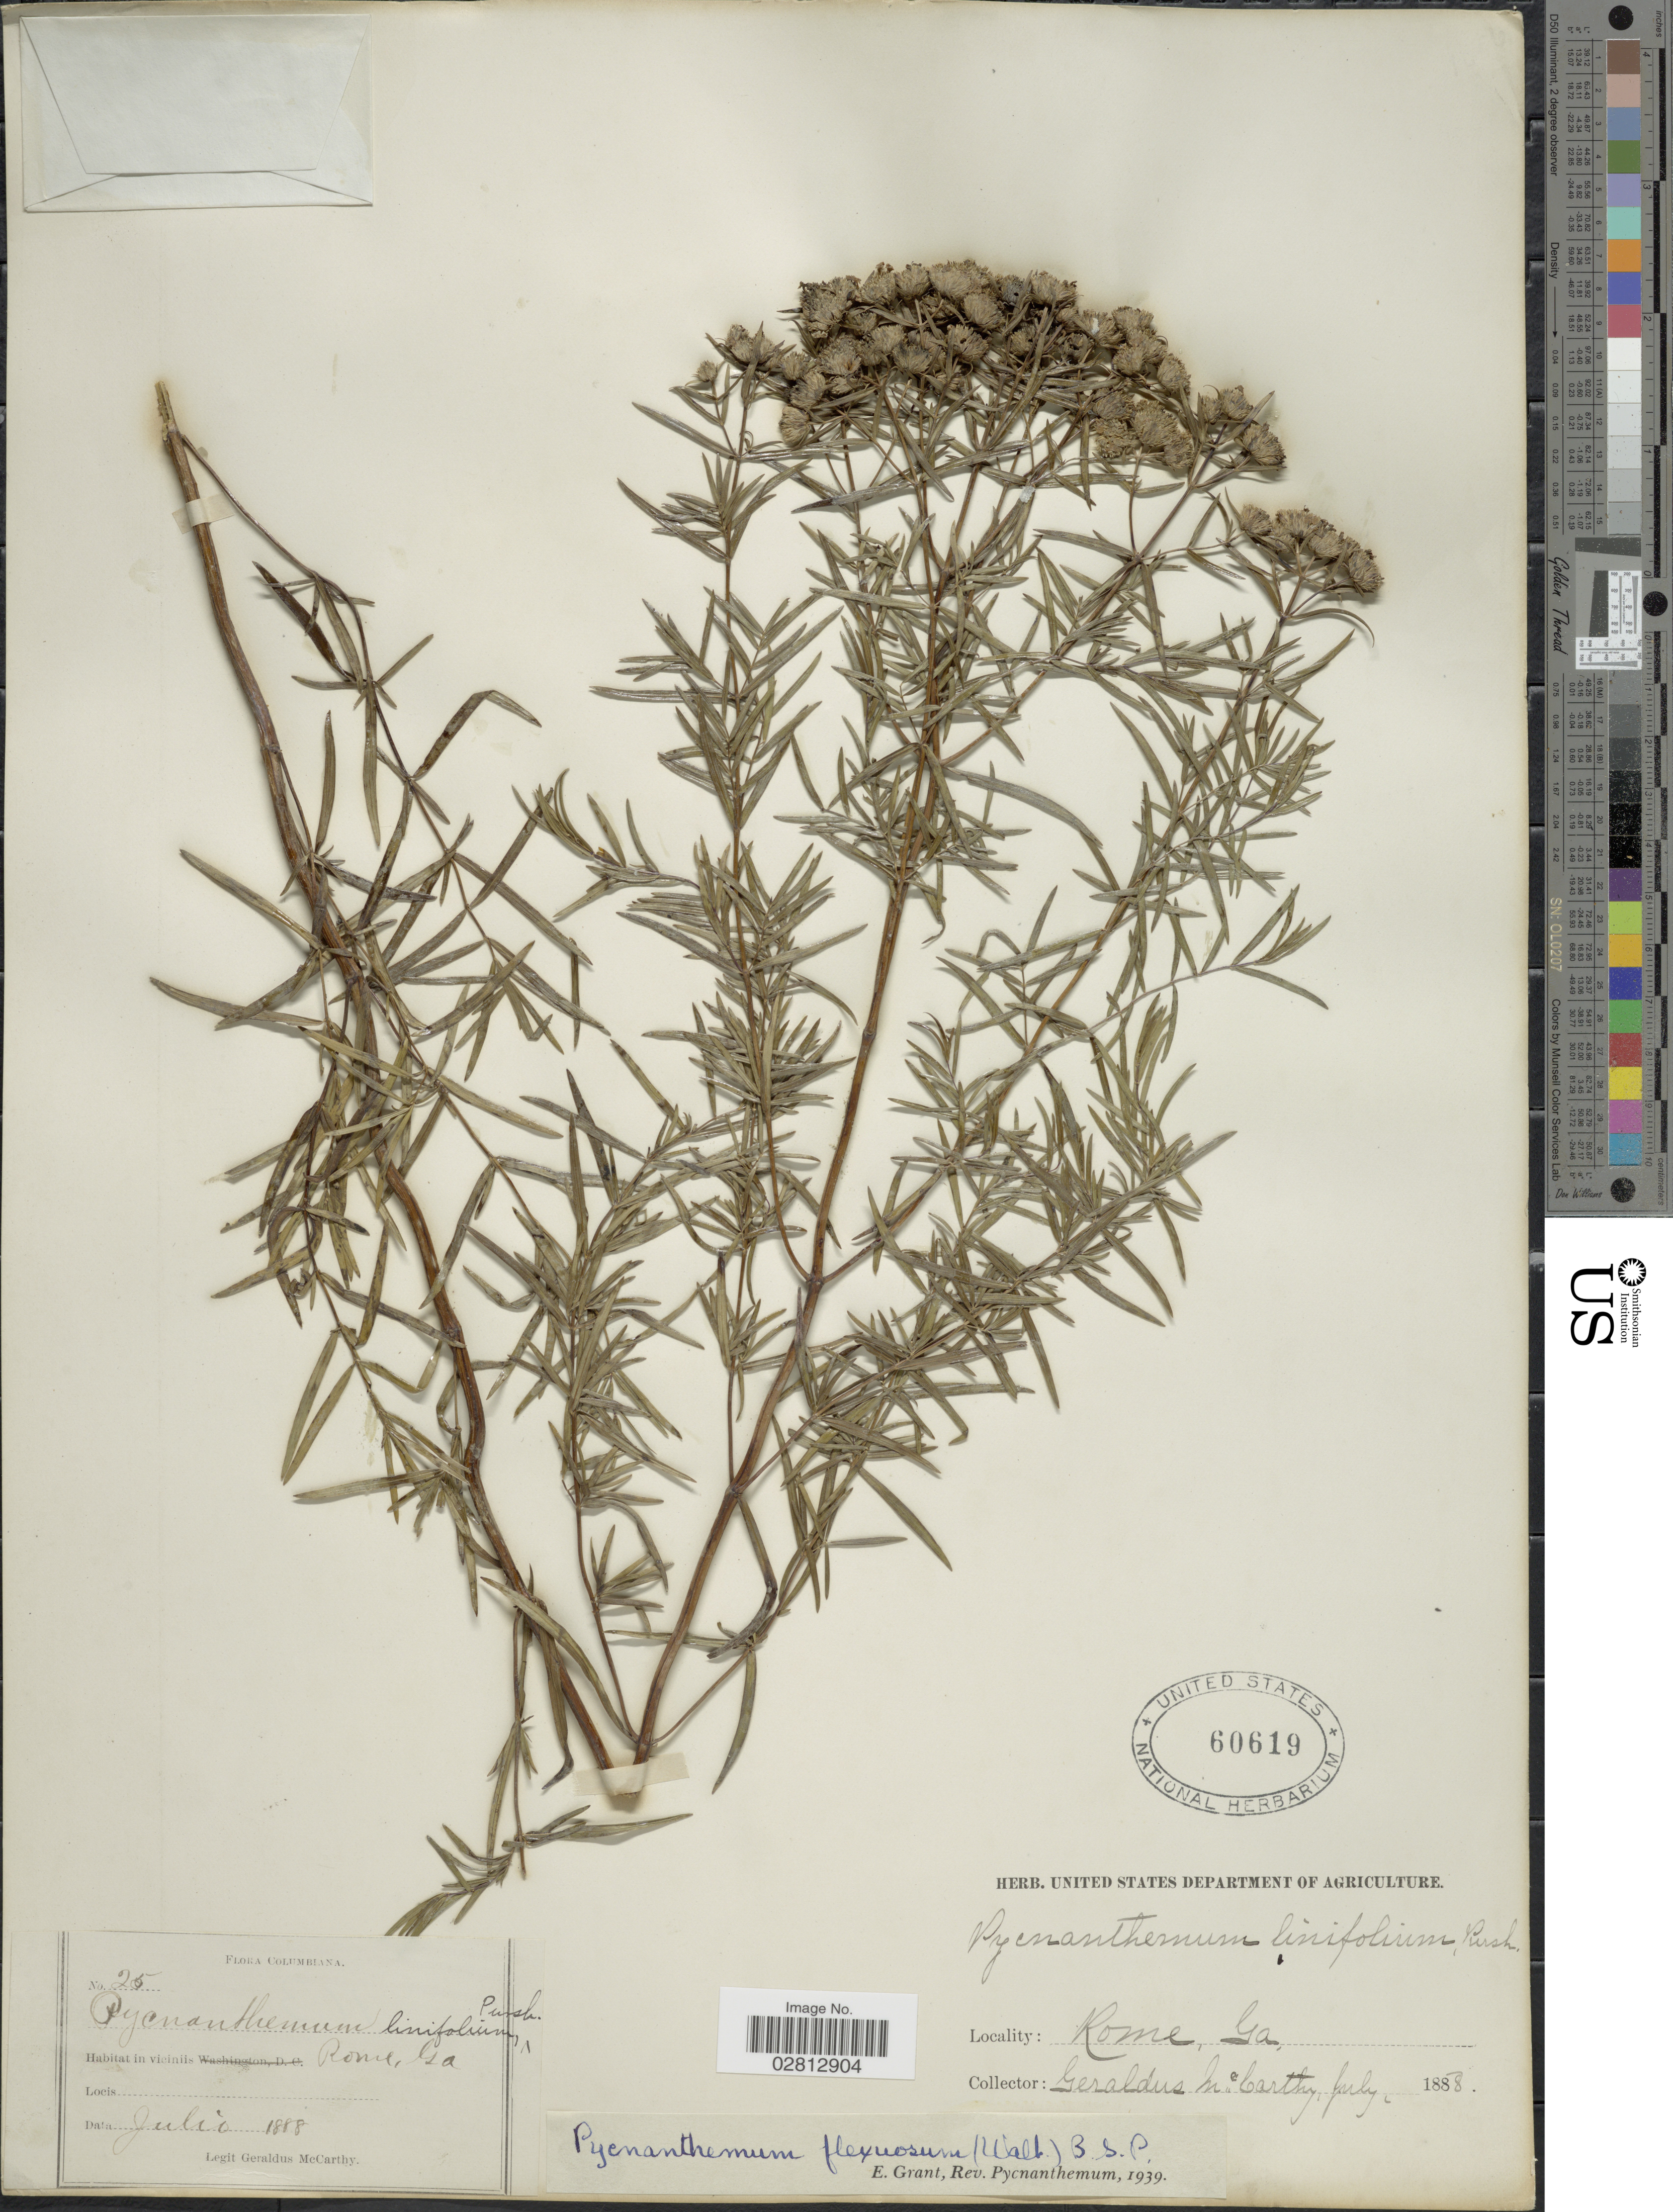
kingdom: Plantae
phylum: Tracheophyta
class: Magnoliopsida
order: Lamiales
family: Lamiaceae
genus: Pycnanthemum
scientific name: Pycnanthemum tenuifolium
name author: Schrad.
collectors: M. McCarthy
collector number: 25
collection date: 1888-07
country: United States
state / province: Georgia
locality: Rome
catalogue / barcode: US 60619